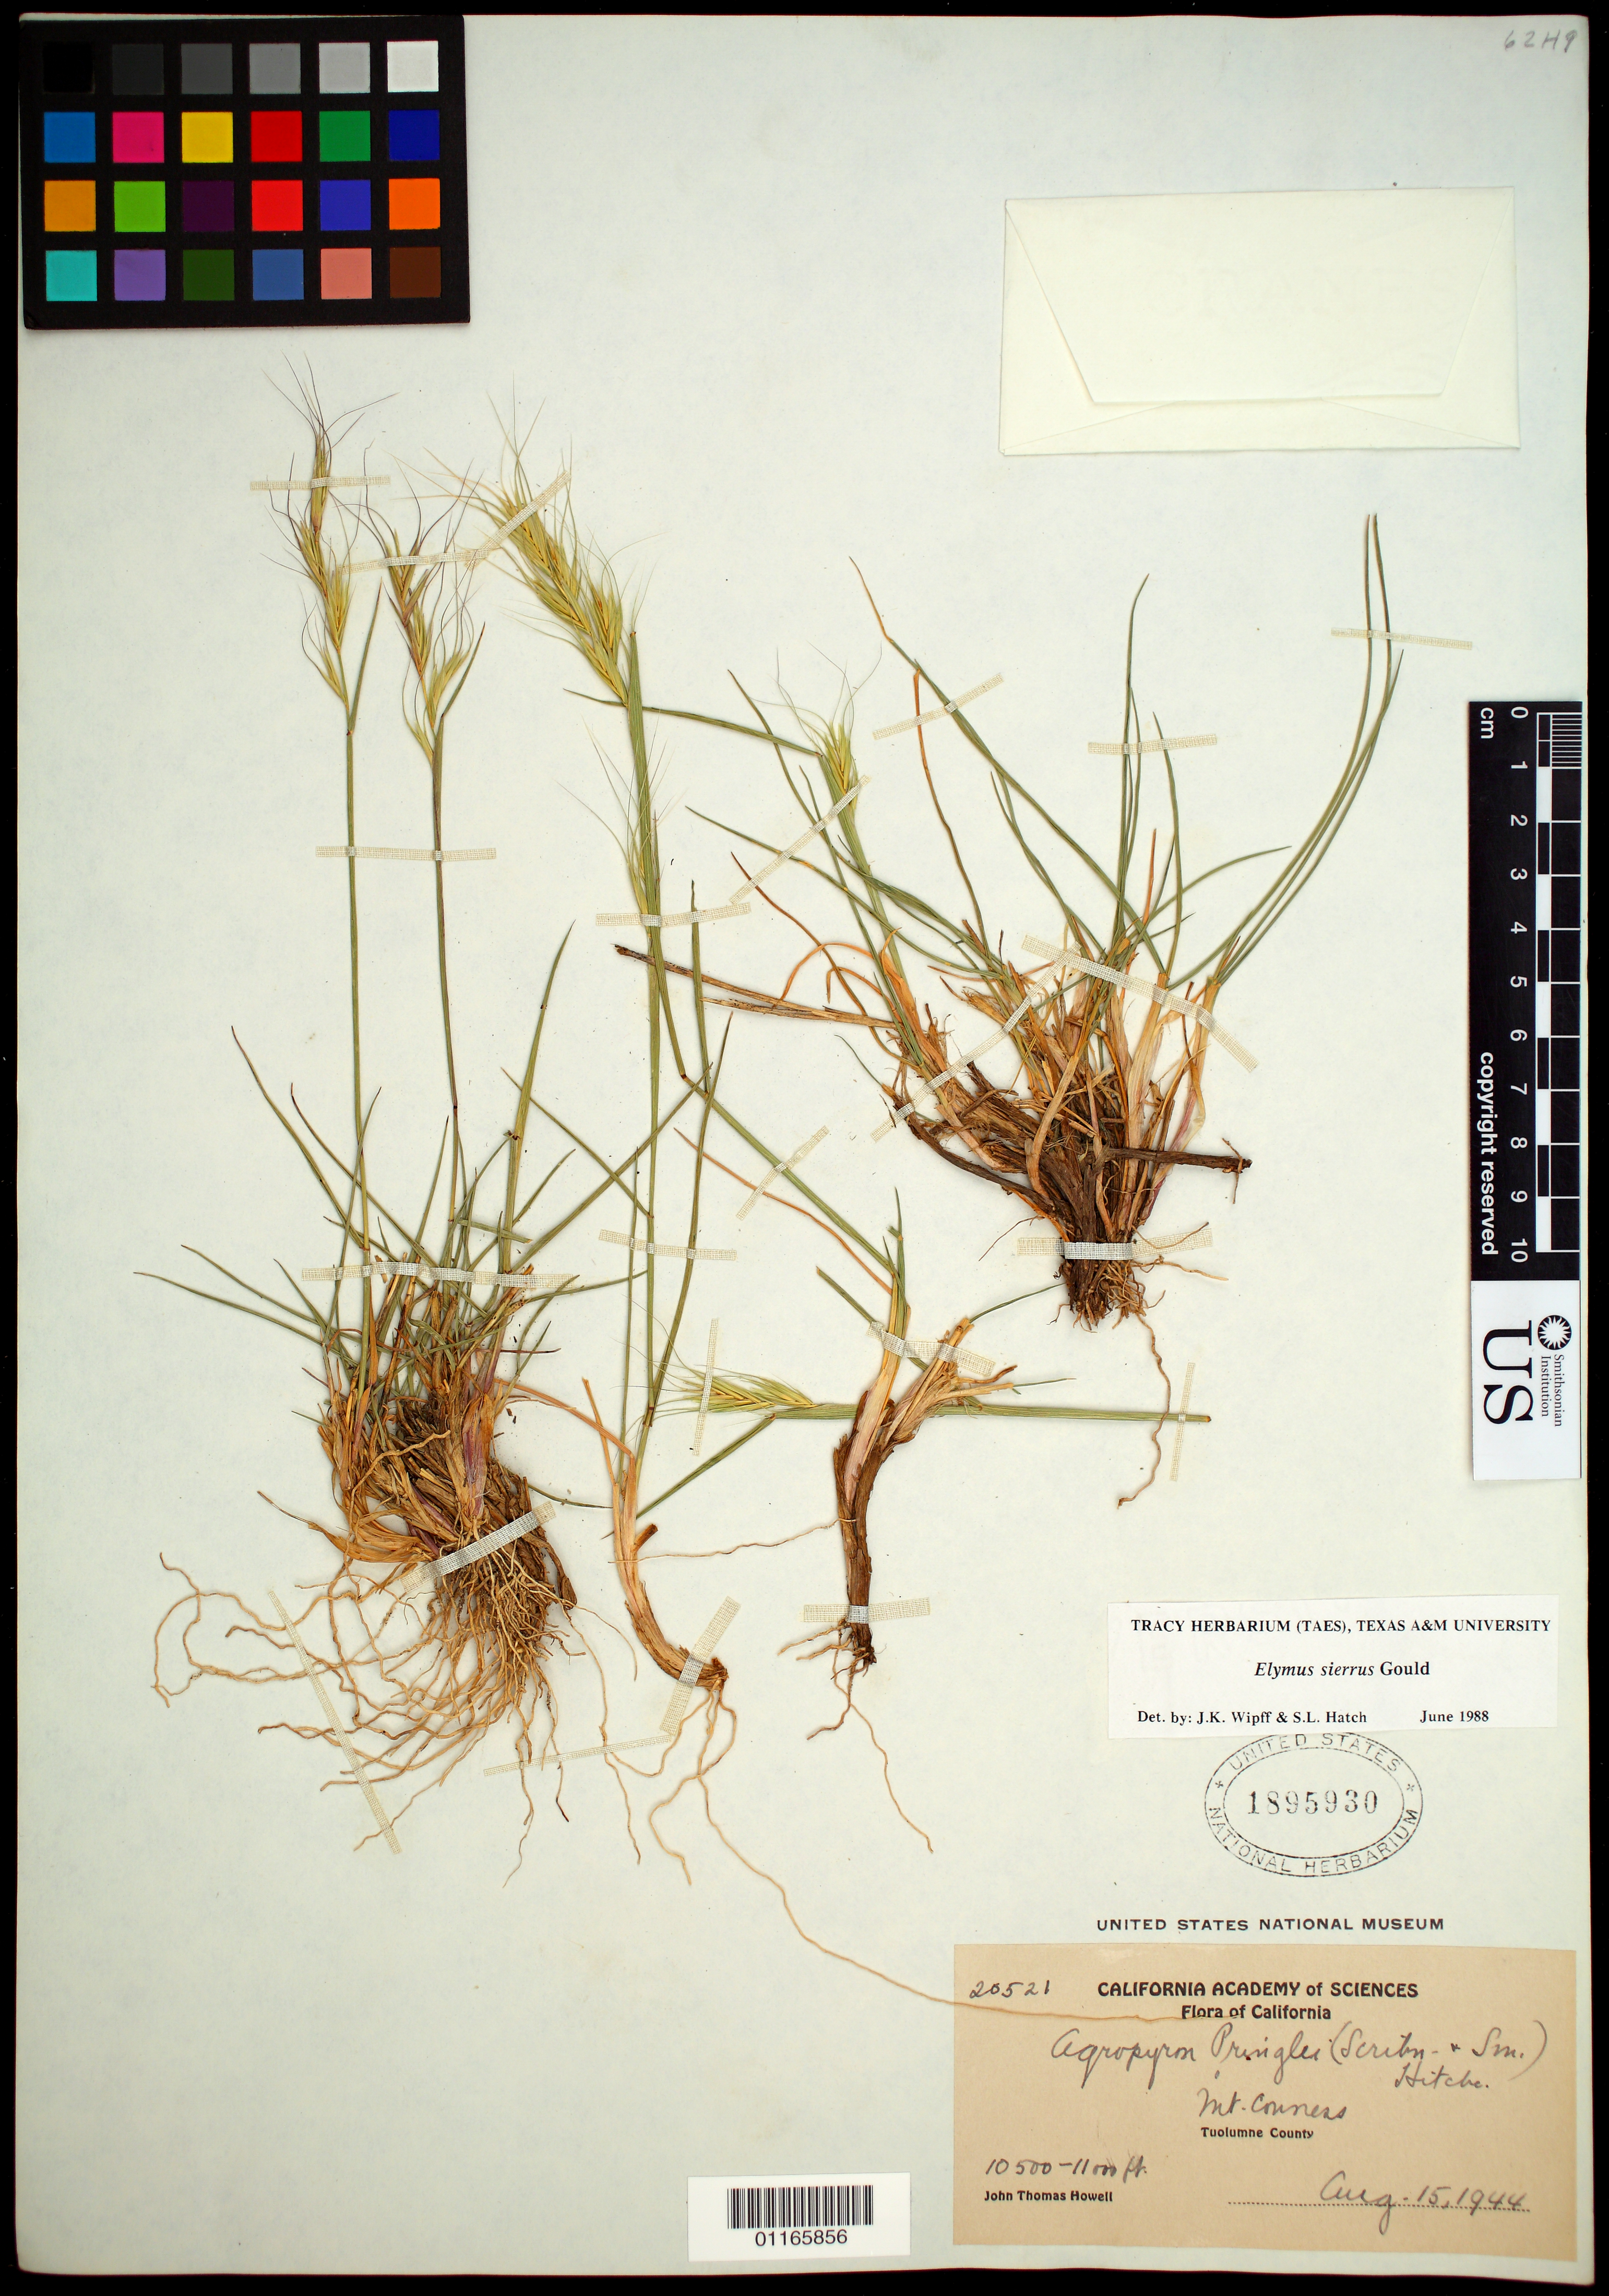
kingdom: Plantae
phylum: Tracheophyta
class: Liliopsida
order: Poales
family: Poaceae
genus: Elymus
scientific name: Elymus sierrae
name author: Gould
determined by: Poaceae Reorganization Project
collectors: J. T. Howell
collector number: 20521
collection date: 1944-08-15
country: United States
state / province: California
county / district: Tuolumne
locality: Mt. Conness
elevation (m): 3200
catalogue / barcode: US 1895930